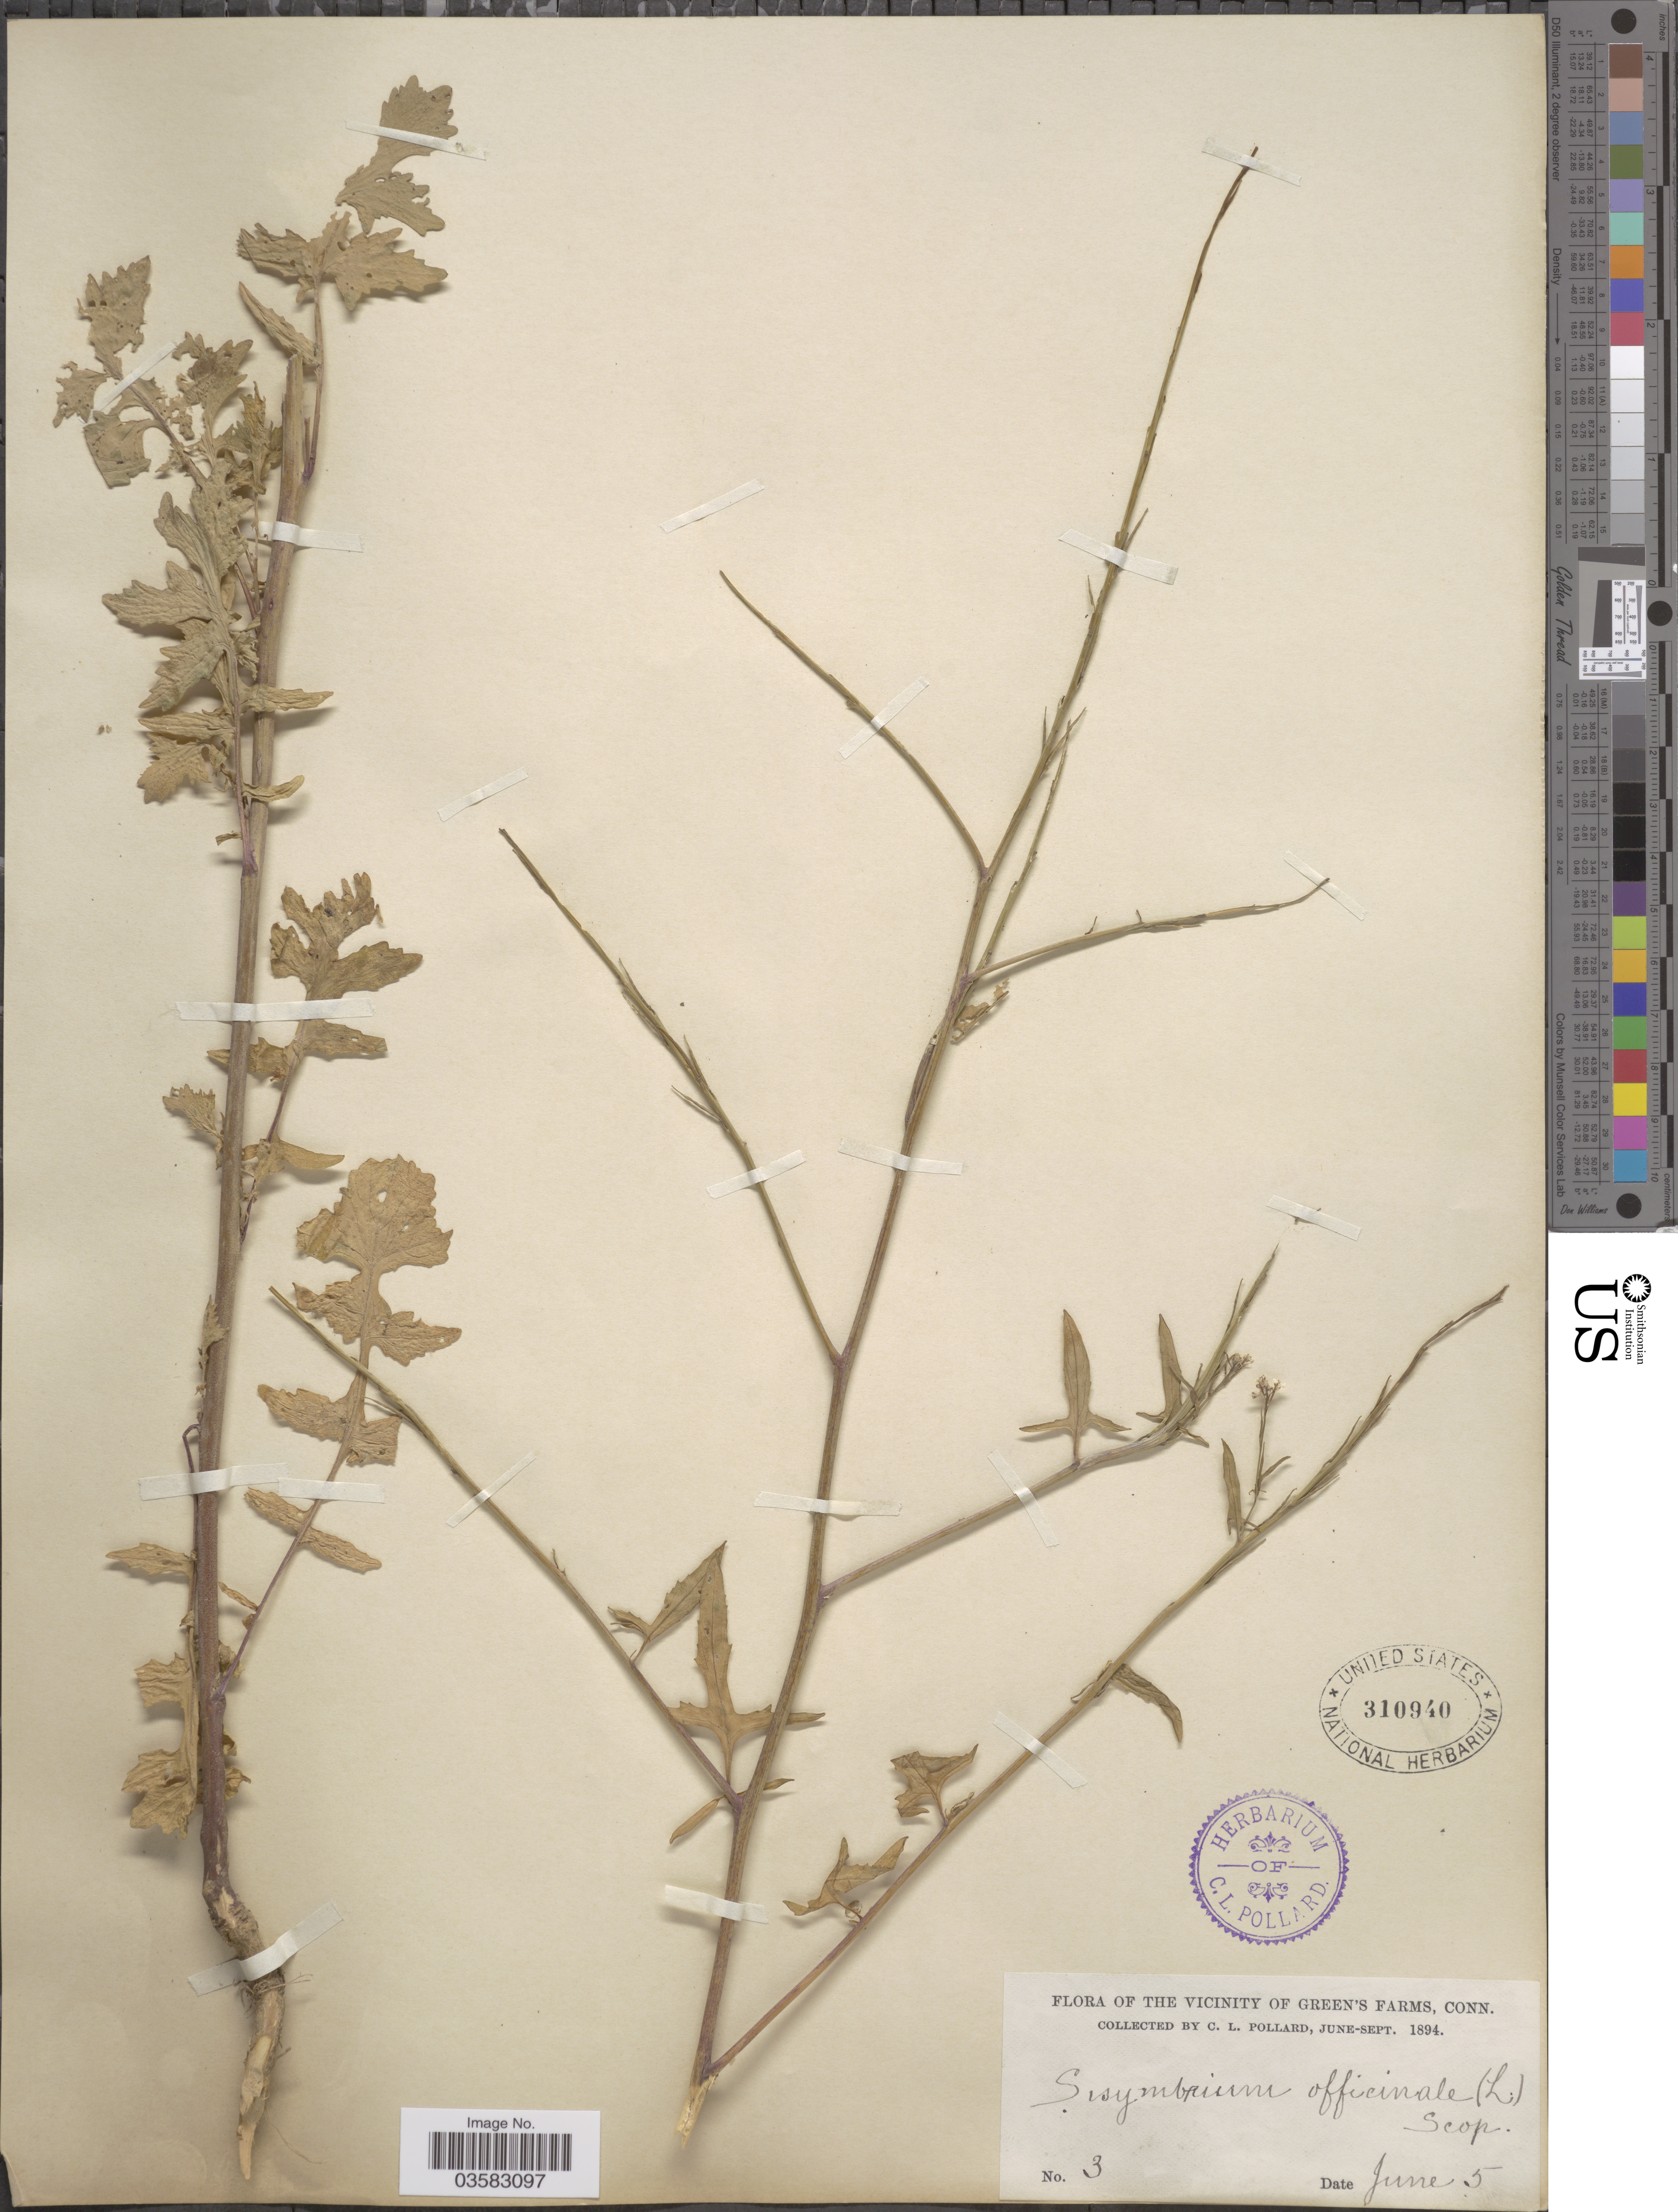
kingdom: Plantae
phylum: Tracheophyta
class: Magnoliopsida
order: Brassicales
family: Brassicaceae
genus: Sisymbrium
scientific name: Sisymbrium officinale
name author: (L.) Scop.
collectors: C. L. Pollard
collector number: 3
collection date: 1894-06-05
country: United States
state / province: Connecticut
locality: The vicinity of Green's Farm.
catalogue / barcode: US 310940